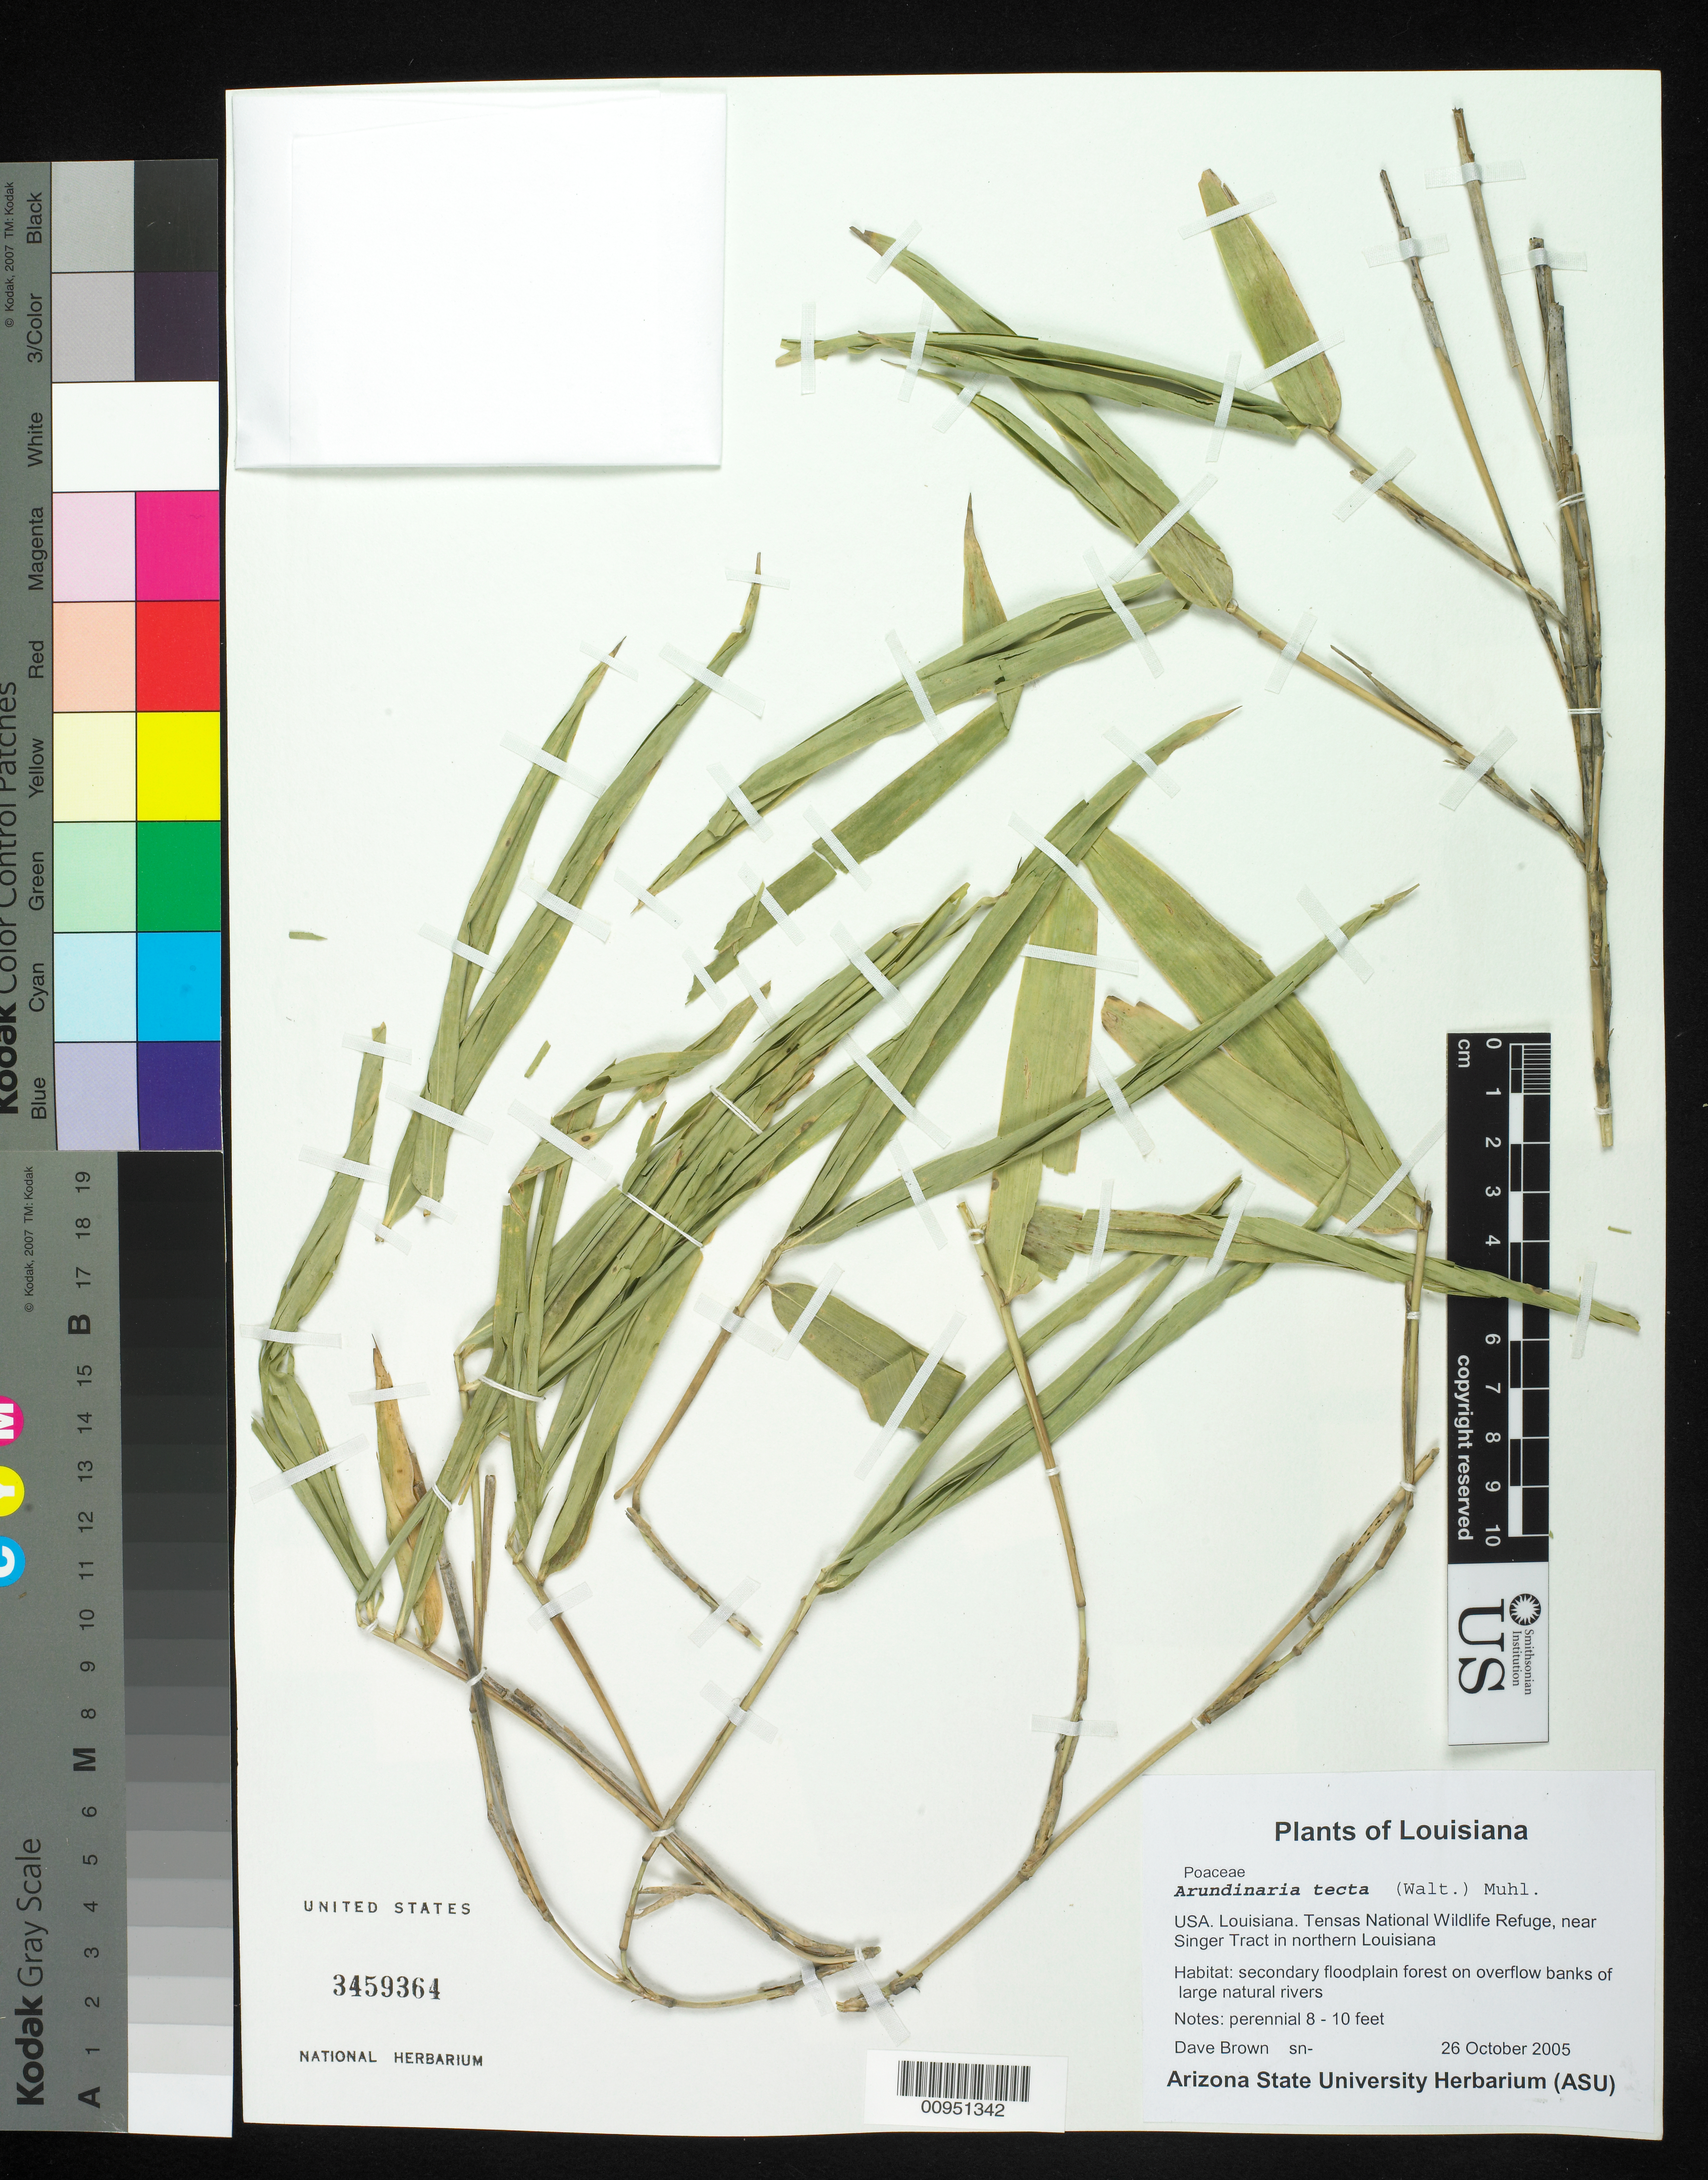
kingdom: Plantae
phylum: Tracheophyta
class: Liliopsida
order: Poales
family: Poaceae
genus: Arundinaria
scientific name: Arundinaria tecta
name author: (Walter) Muhl.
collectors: D. Brown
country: United States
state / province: Louisiana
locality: Tensas National Wildlife Refuge, near Singer Tract in northern Louisiana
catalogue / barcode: US 3459364